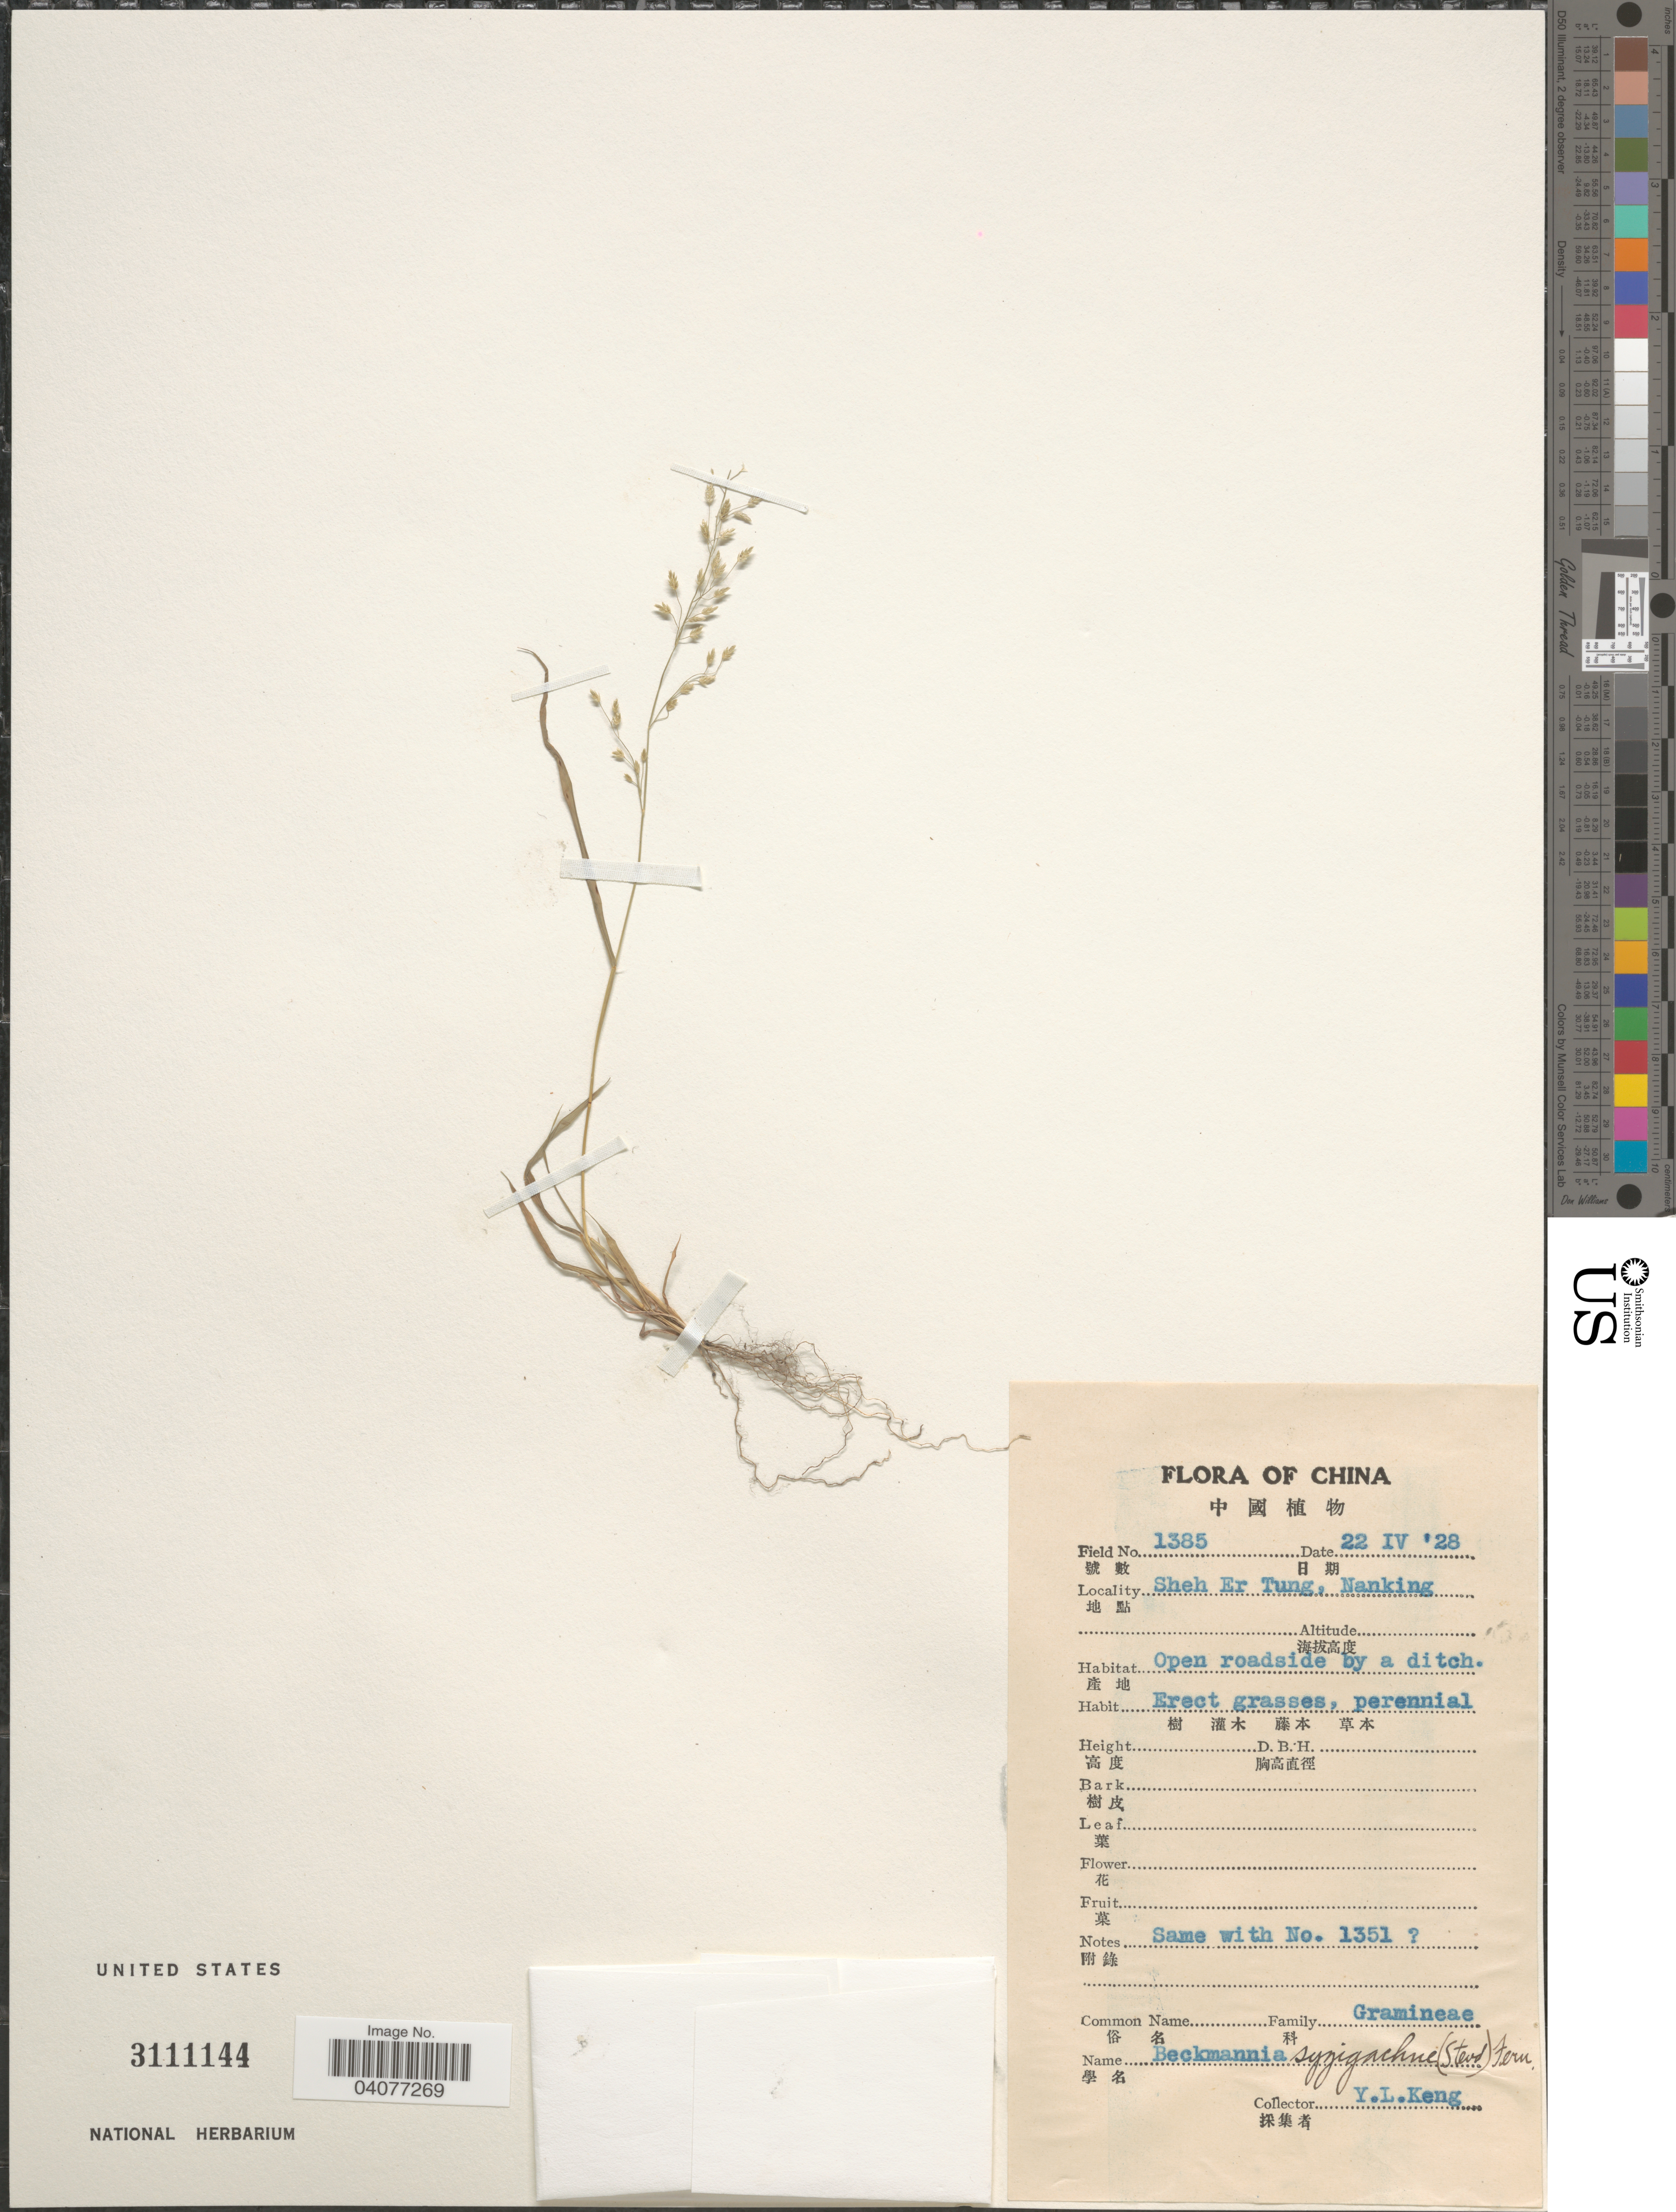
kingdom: Plantae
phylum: Tracheophyta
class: Liliopsida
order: Poales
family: Poaceae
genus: Beckmannia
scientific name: Beckmannia syzigachne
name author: (Steud.) Fernald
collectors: Y. L. Keng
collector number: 1385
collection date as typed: Transcribed d/m/y: 22/4/28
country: China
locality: Sheh Er Tung, Nanking.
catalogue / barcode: US 3111144